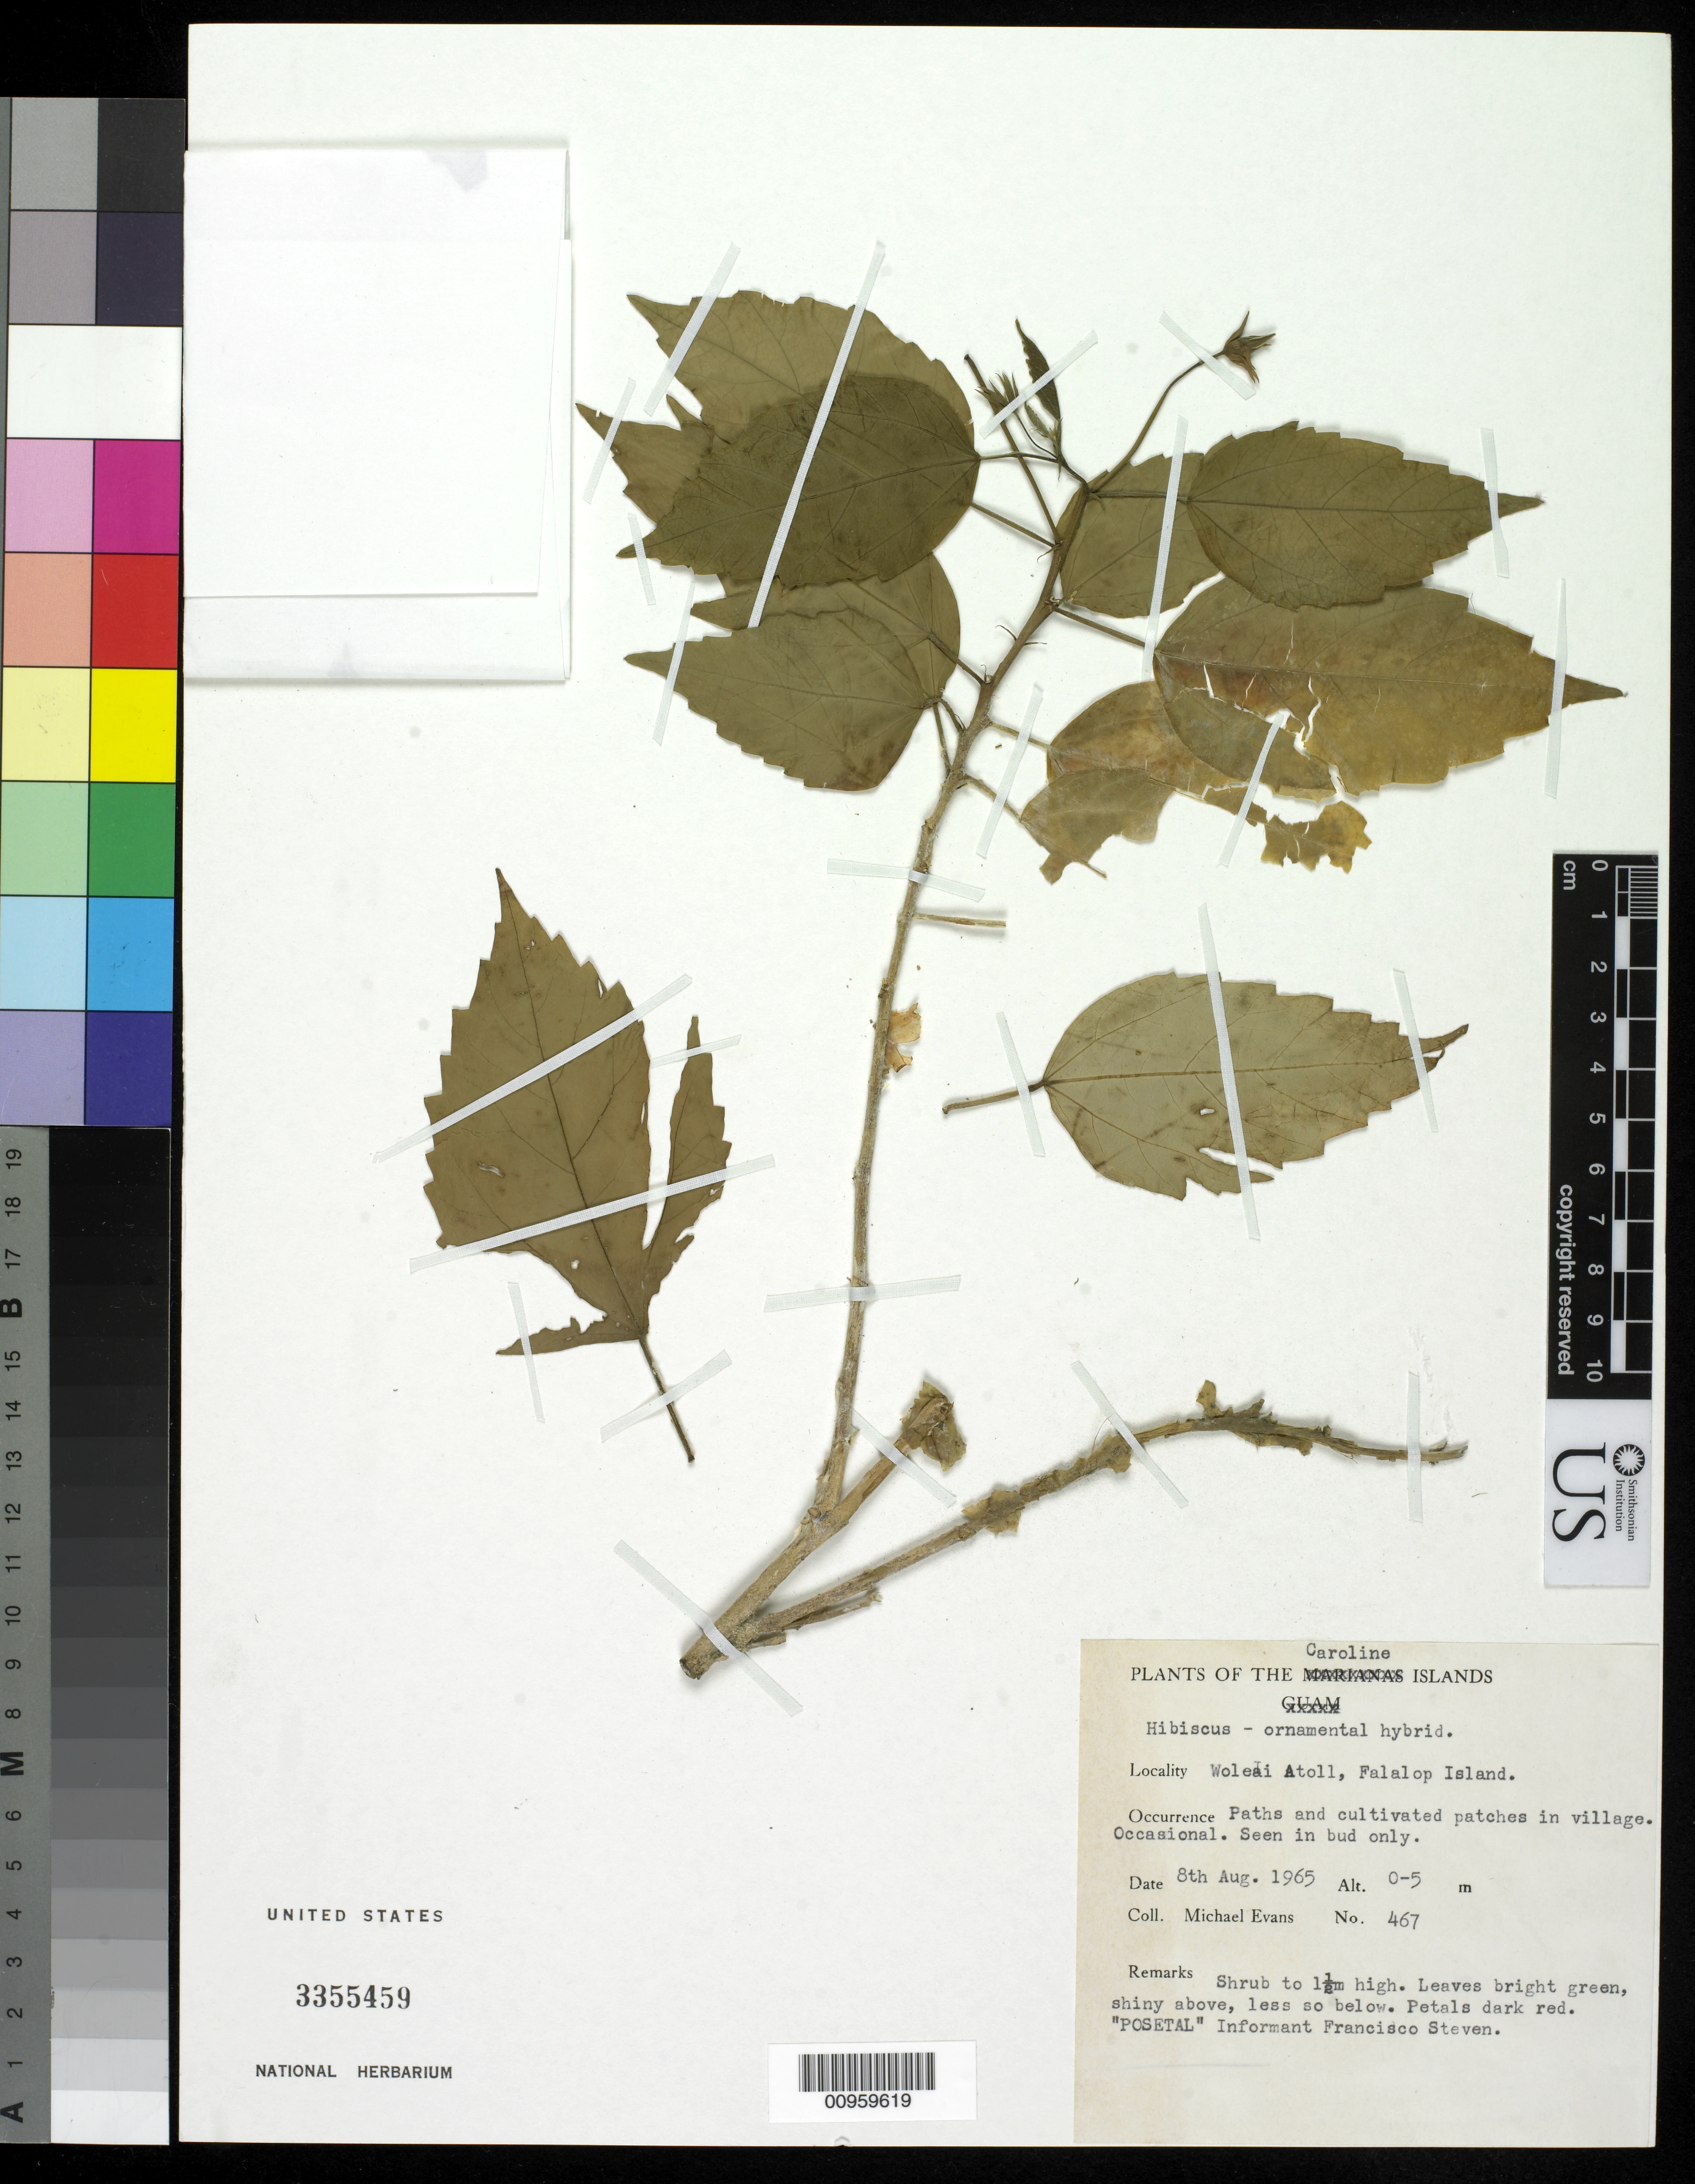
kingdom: Plantae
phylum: Tracheophyta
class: Magnoliopsida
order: Malvales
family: Malvaceae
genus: Hibiscus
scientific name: Hibiscus sp.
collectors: B. S. Blackburn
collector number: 467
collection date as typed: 09 Dec 1966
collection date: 1966-12-09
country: Palau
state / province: Koror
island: Oreor (Koror)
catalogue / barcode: US 3355459